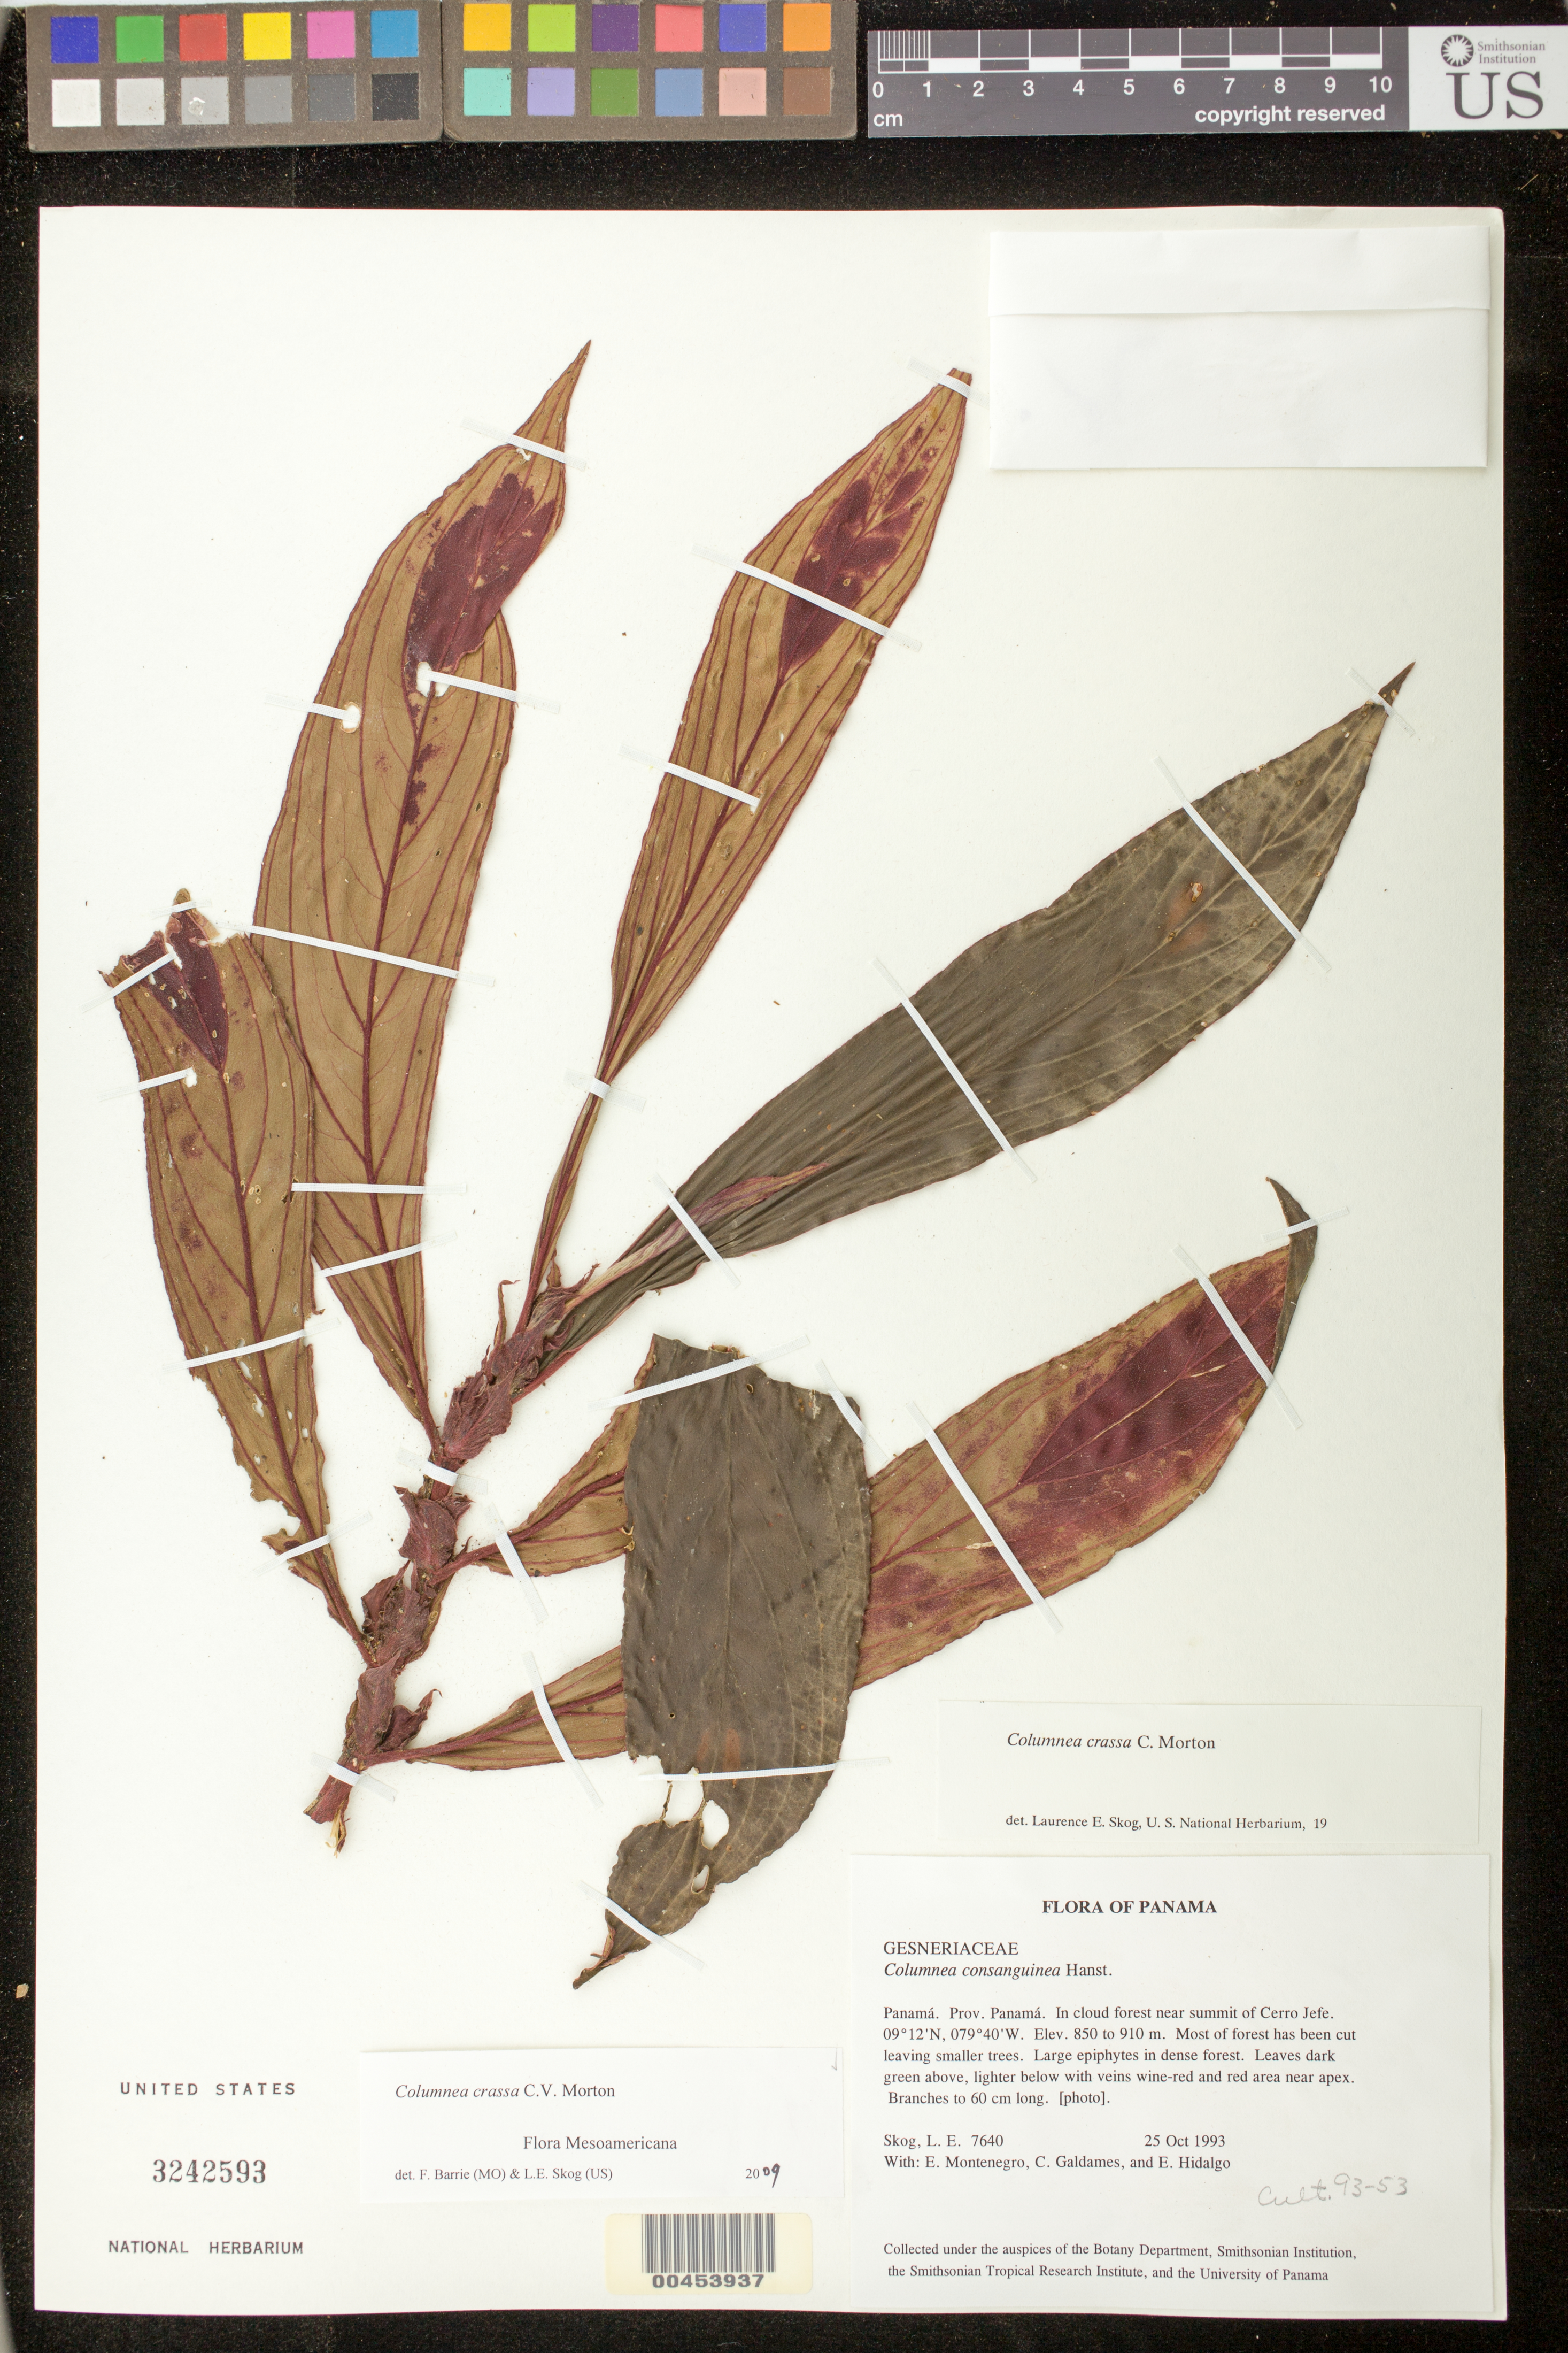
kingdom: Plantae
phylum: Tracheophyta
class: Magnoliopsida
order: Lamiales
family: Gesneriaceae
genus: Columnea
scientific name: Columnea crassa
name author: C.V. Morton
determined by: Barrie, F. R.; Skog, Laurence E.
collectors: L. E. Skog, E. Montenegro, C. Galdames & E. Hildalgo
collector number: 7640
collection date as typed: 25 Oct 1993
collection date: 1993-10-25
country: Panama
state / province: Panamá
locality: In cloud forest near summit of Cerro Jefe.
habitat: Most of forest has been cut leaving smaller trees.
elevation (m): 850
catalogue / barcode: US 3242593